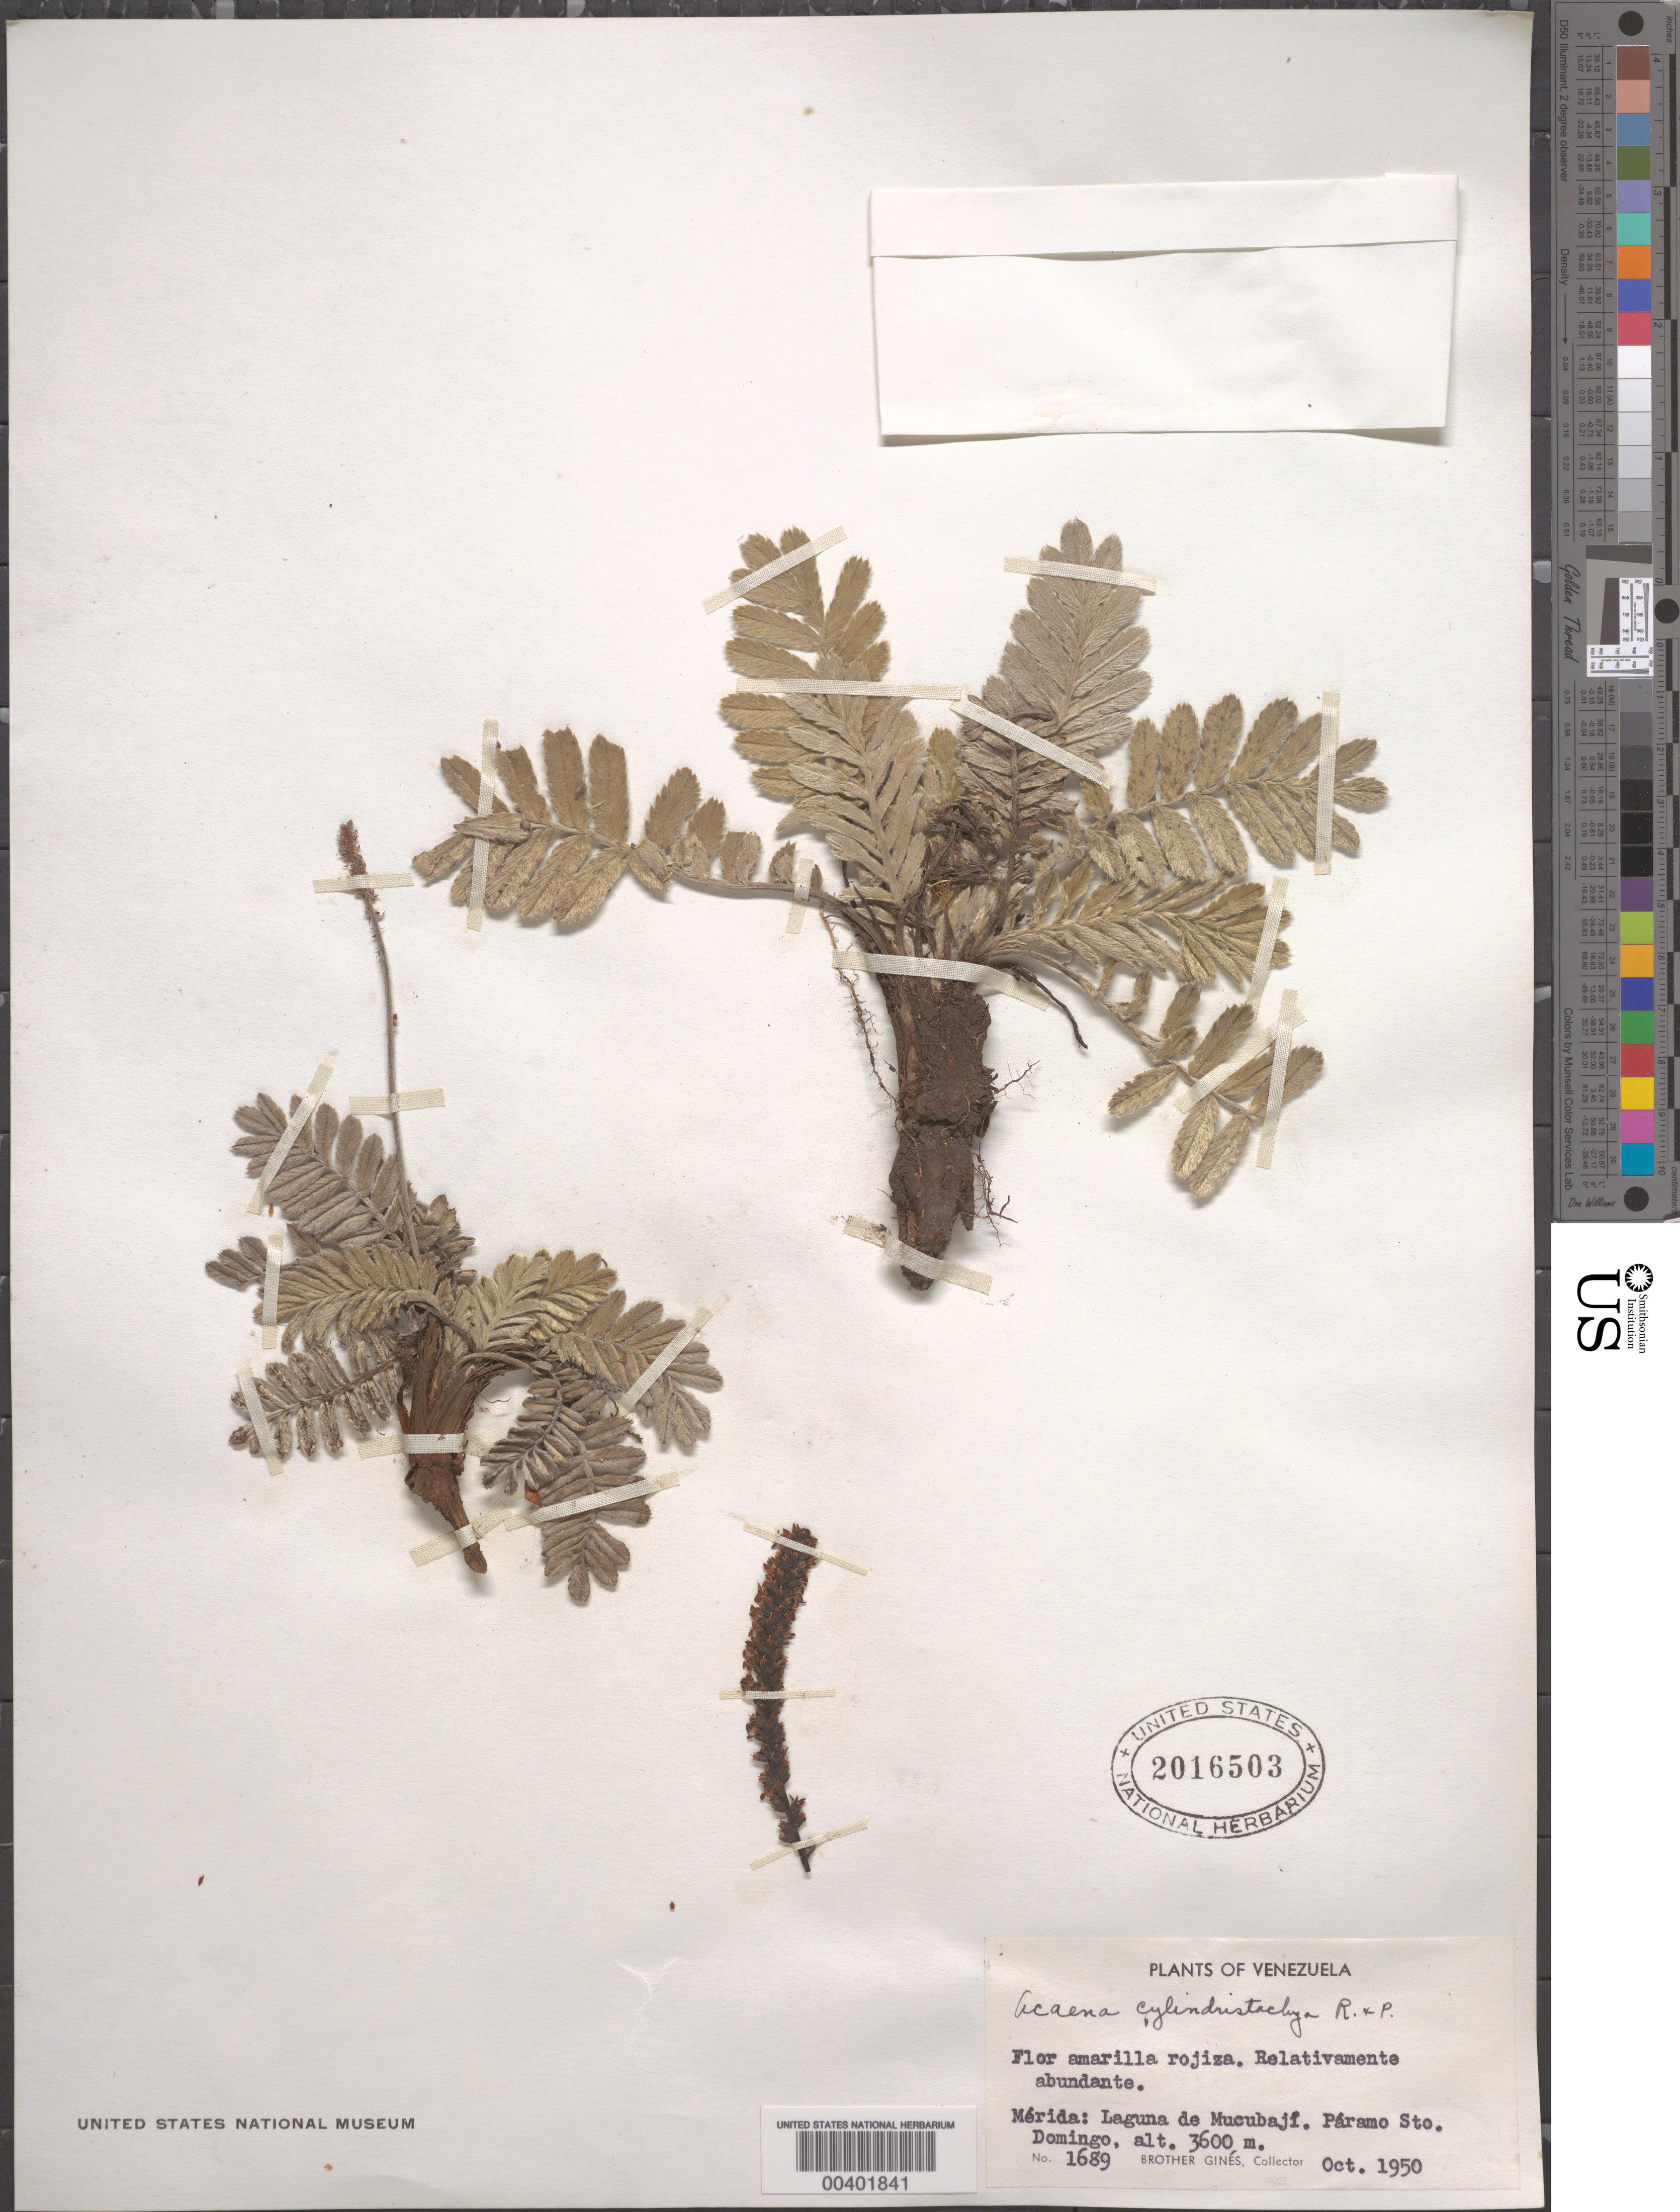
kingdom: Plantae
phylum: Tracheophyta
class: Magnoliopsida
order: Rosales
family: Rosaceae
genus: Acaena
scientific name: Acaena cylindristachya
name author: Ruiz & Pav.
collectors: Bro. Gines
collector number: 1689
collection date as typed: Oct 1950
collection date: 1950-10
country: Venezuela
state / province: Mérida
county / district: Rangel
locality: Laguna de Mucubají Mucubaji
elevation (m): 3600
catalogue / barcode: US 2016503